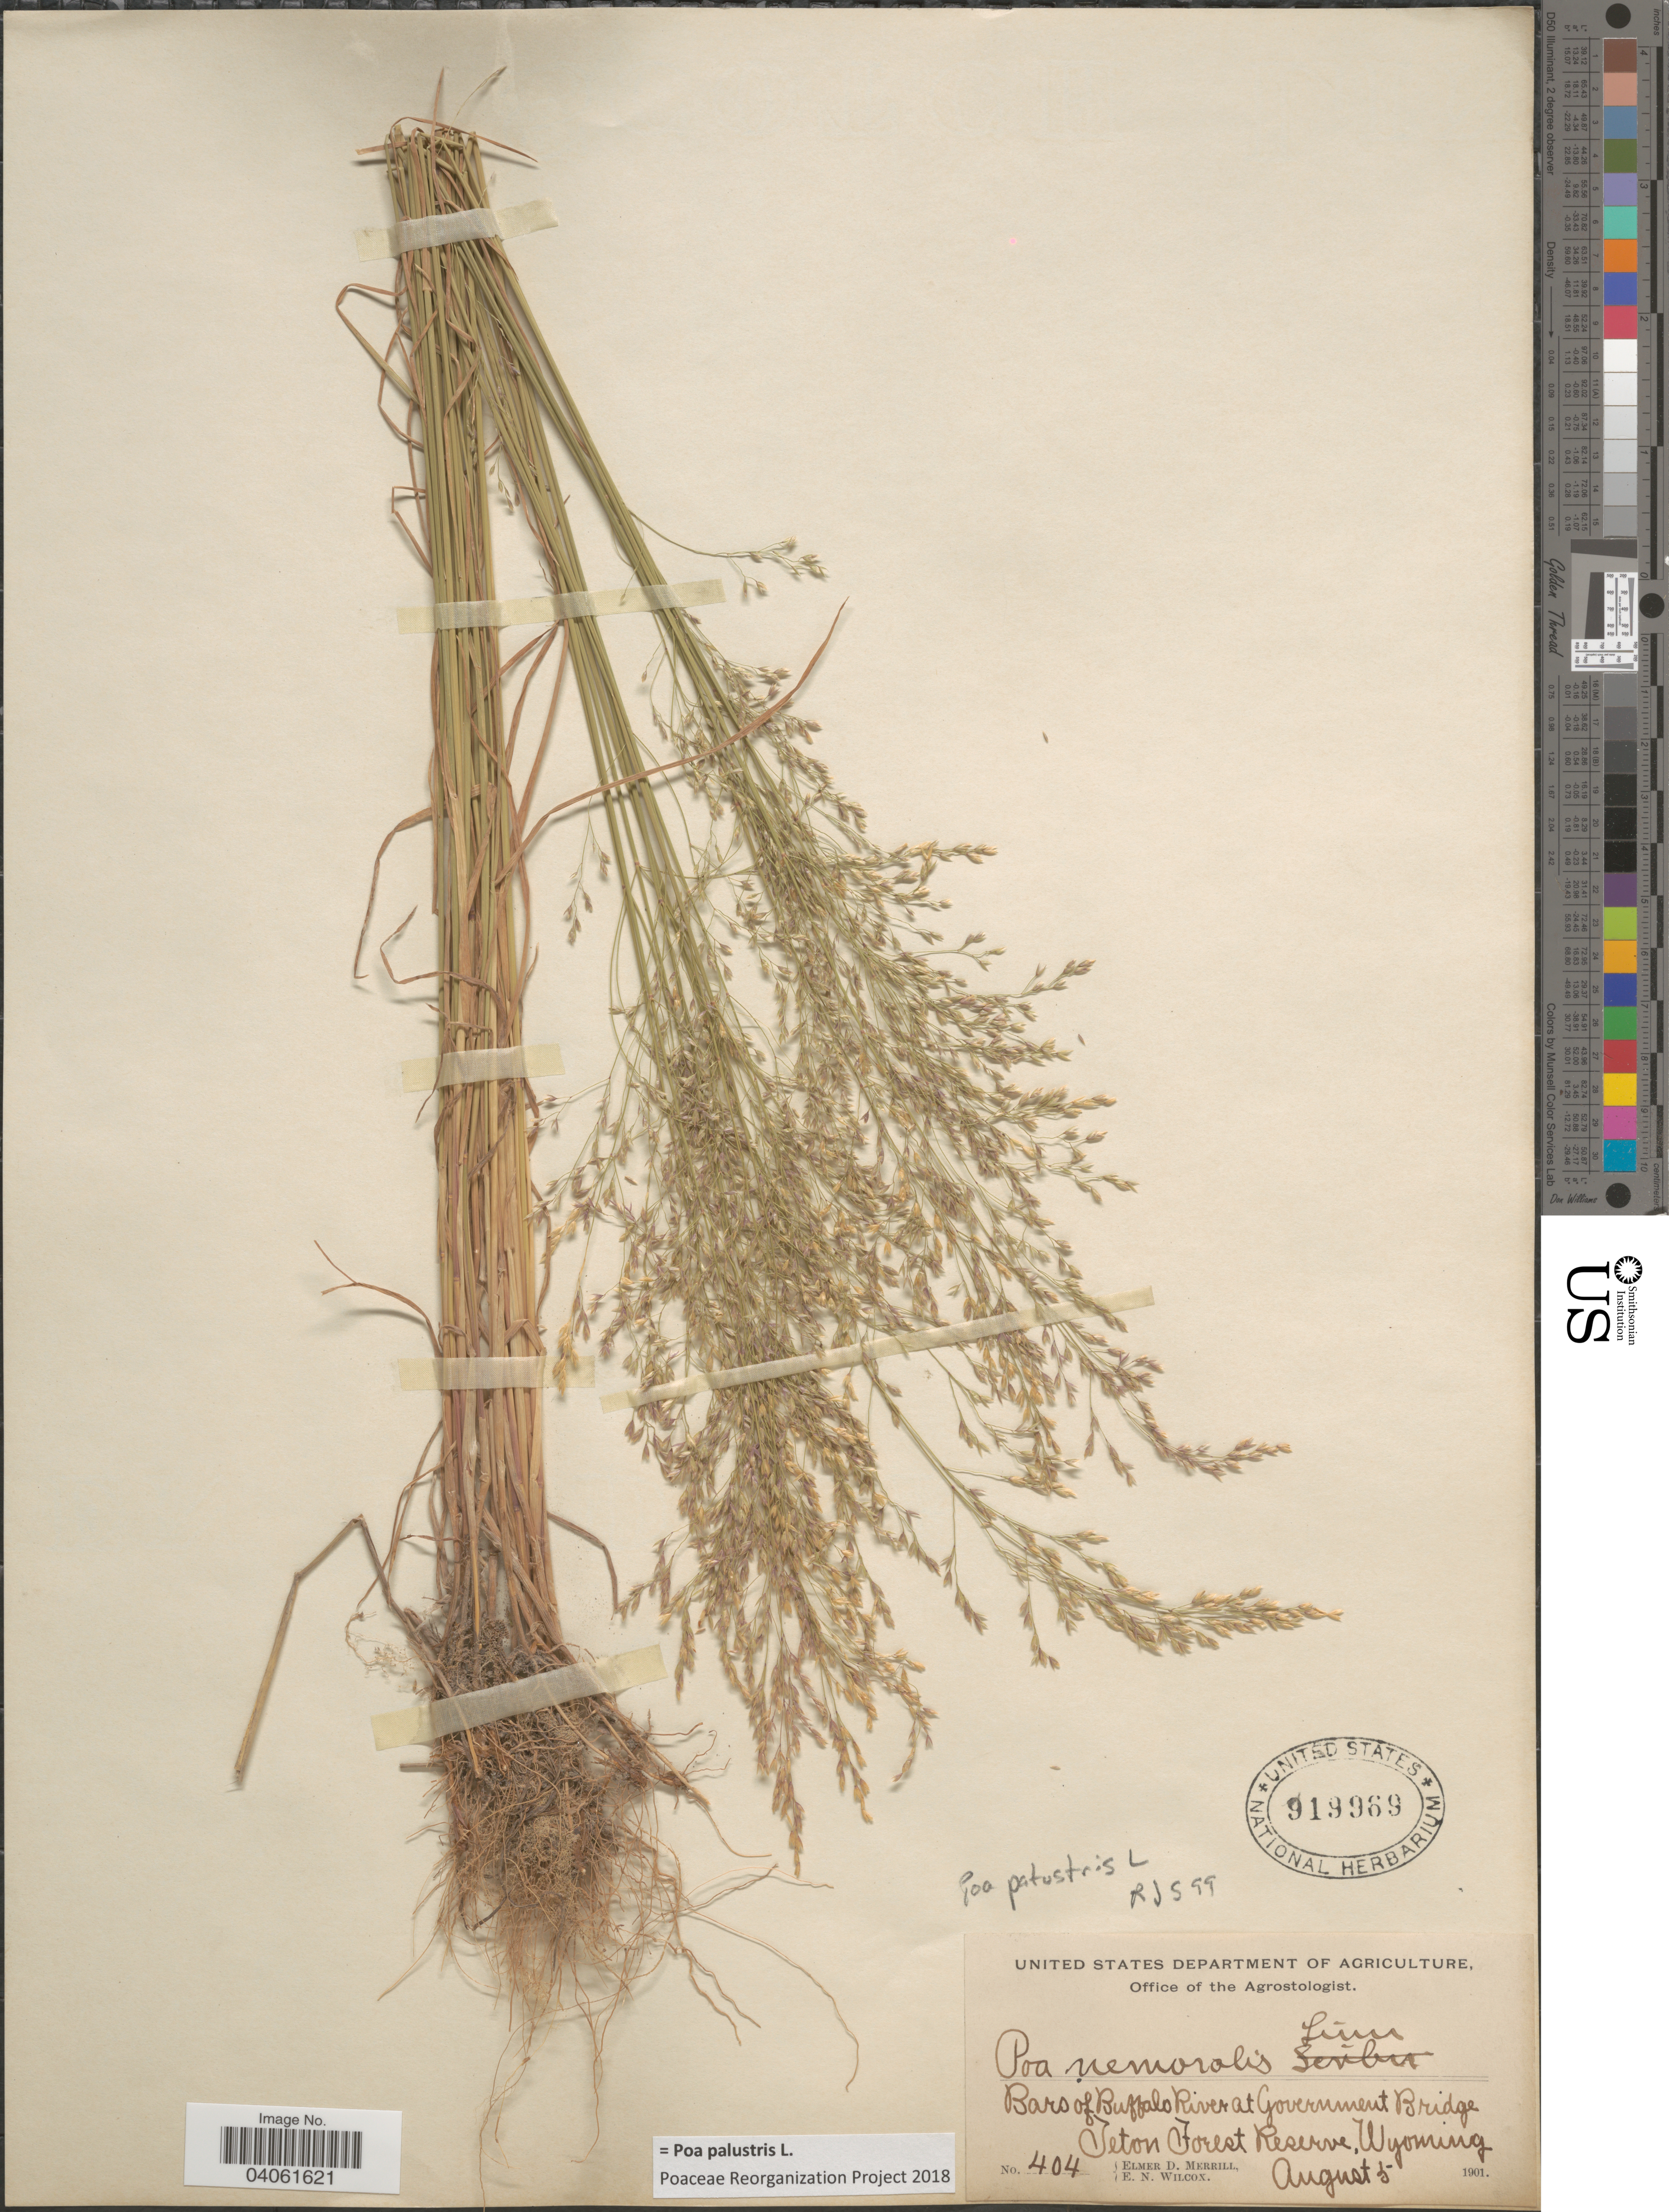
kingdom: Plantae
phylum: Tracheophyta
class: Liliopsida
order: Poales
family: Poaceae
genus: Poa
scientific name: Poa palustris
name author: L.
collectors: E. D. Merrill & E. Wilcox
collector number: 404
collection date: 1901-08-05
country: United States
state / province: Wyoming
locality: Bars of Buffalo River at Government Bridge, Teton Forest Reserve.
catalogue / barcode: US 919969